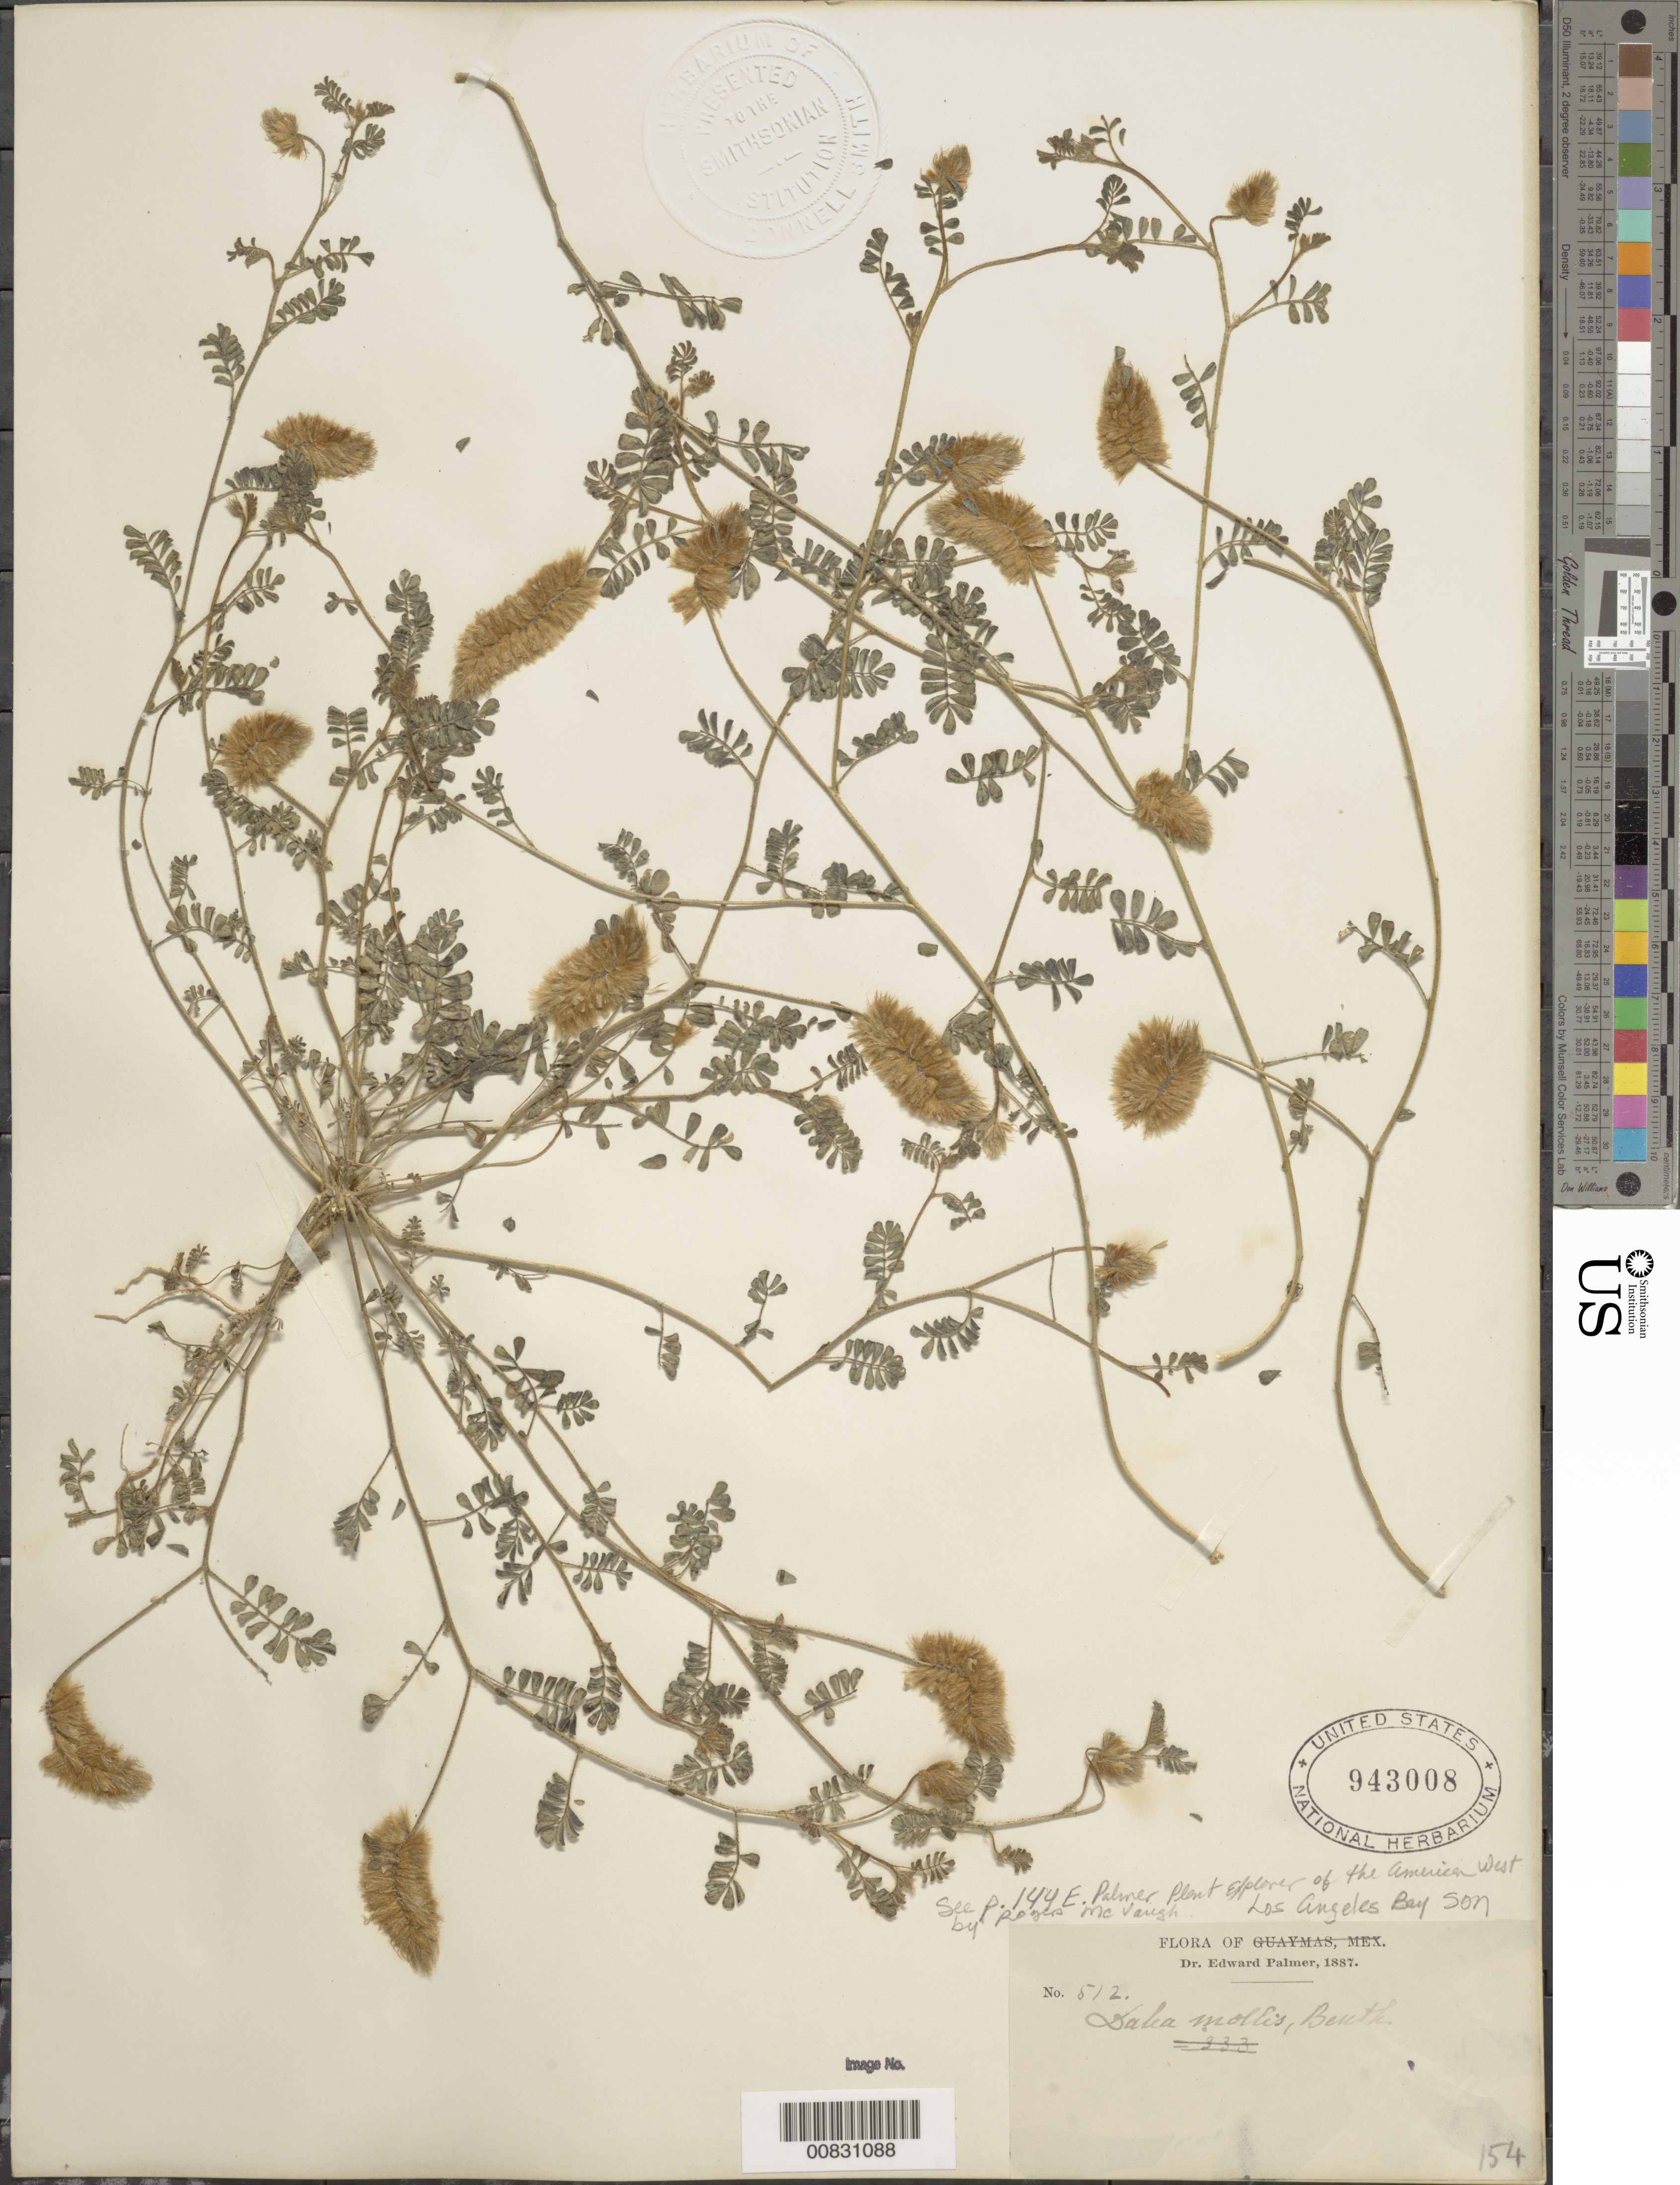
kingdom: Plantae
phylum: Tracheophyta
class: Magnoliopsida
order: Fabales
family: Fabaceae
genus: Dalea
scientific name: Dalea mollis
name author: Benth.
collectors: E. Palmer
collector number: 512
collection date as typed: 1887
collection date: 1887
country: Mexico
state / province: Baja California Norte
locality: Los Angeles Bay, Baja California.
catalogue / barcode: US 943008